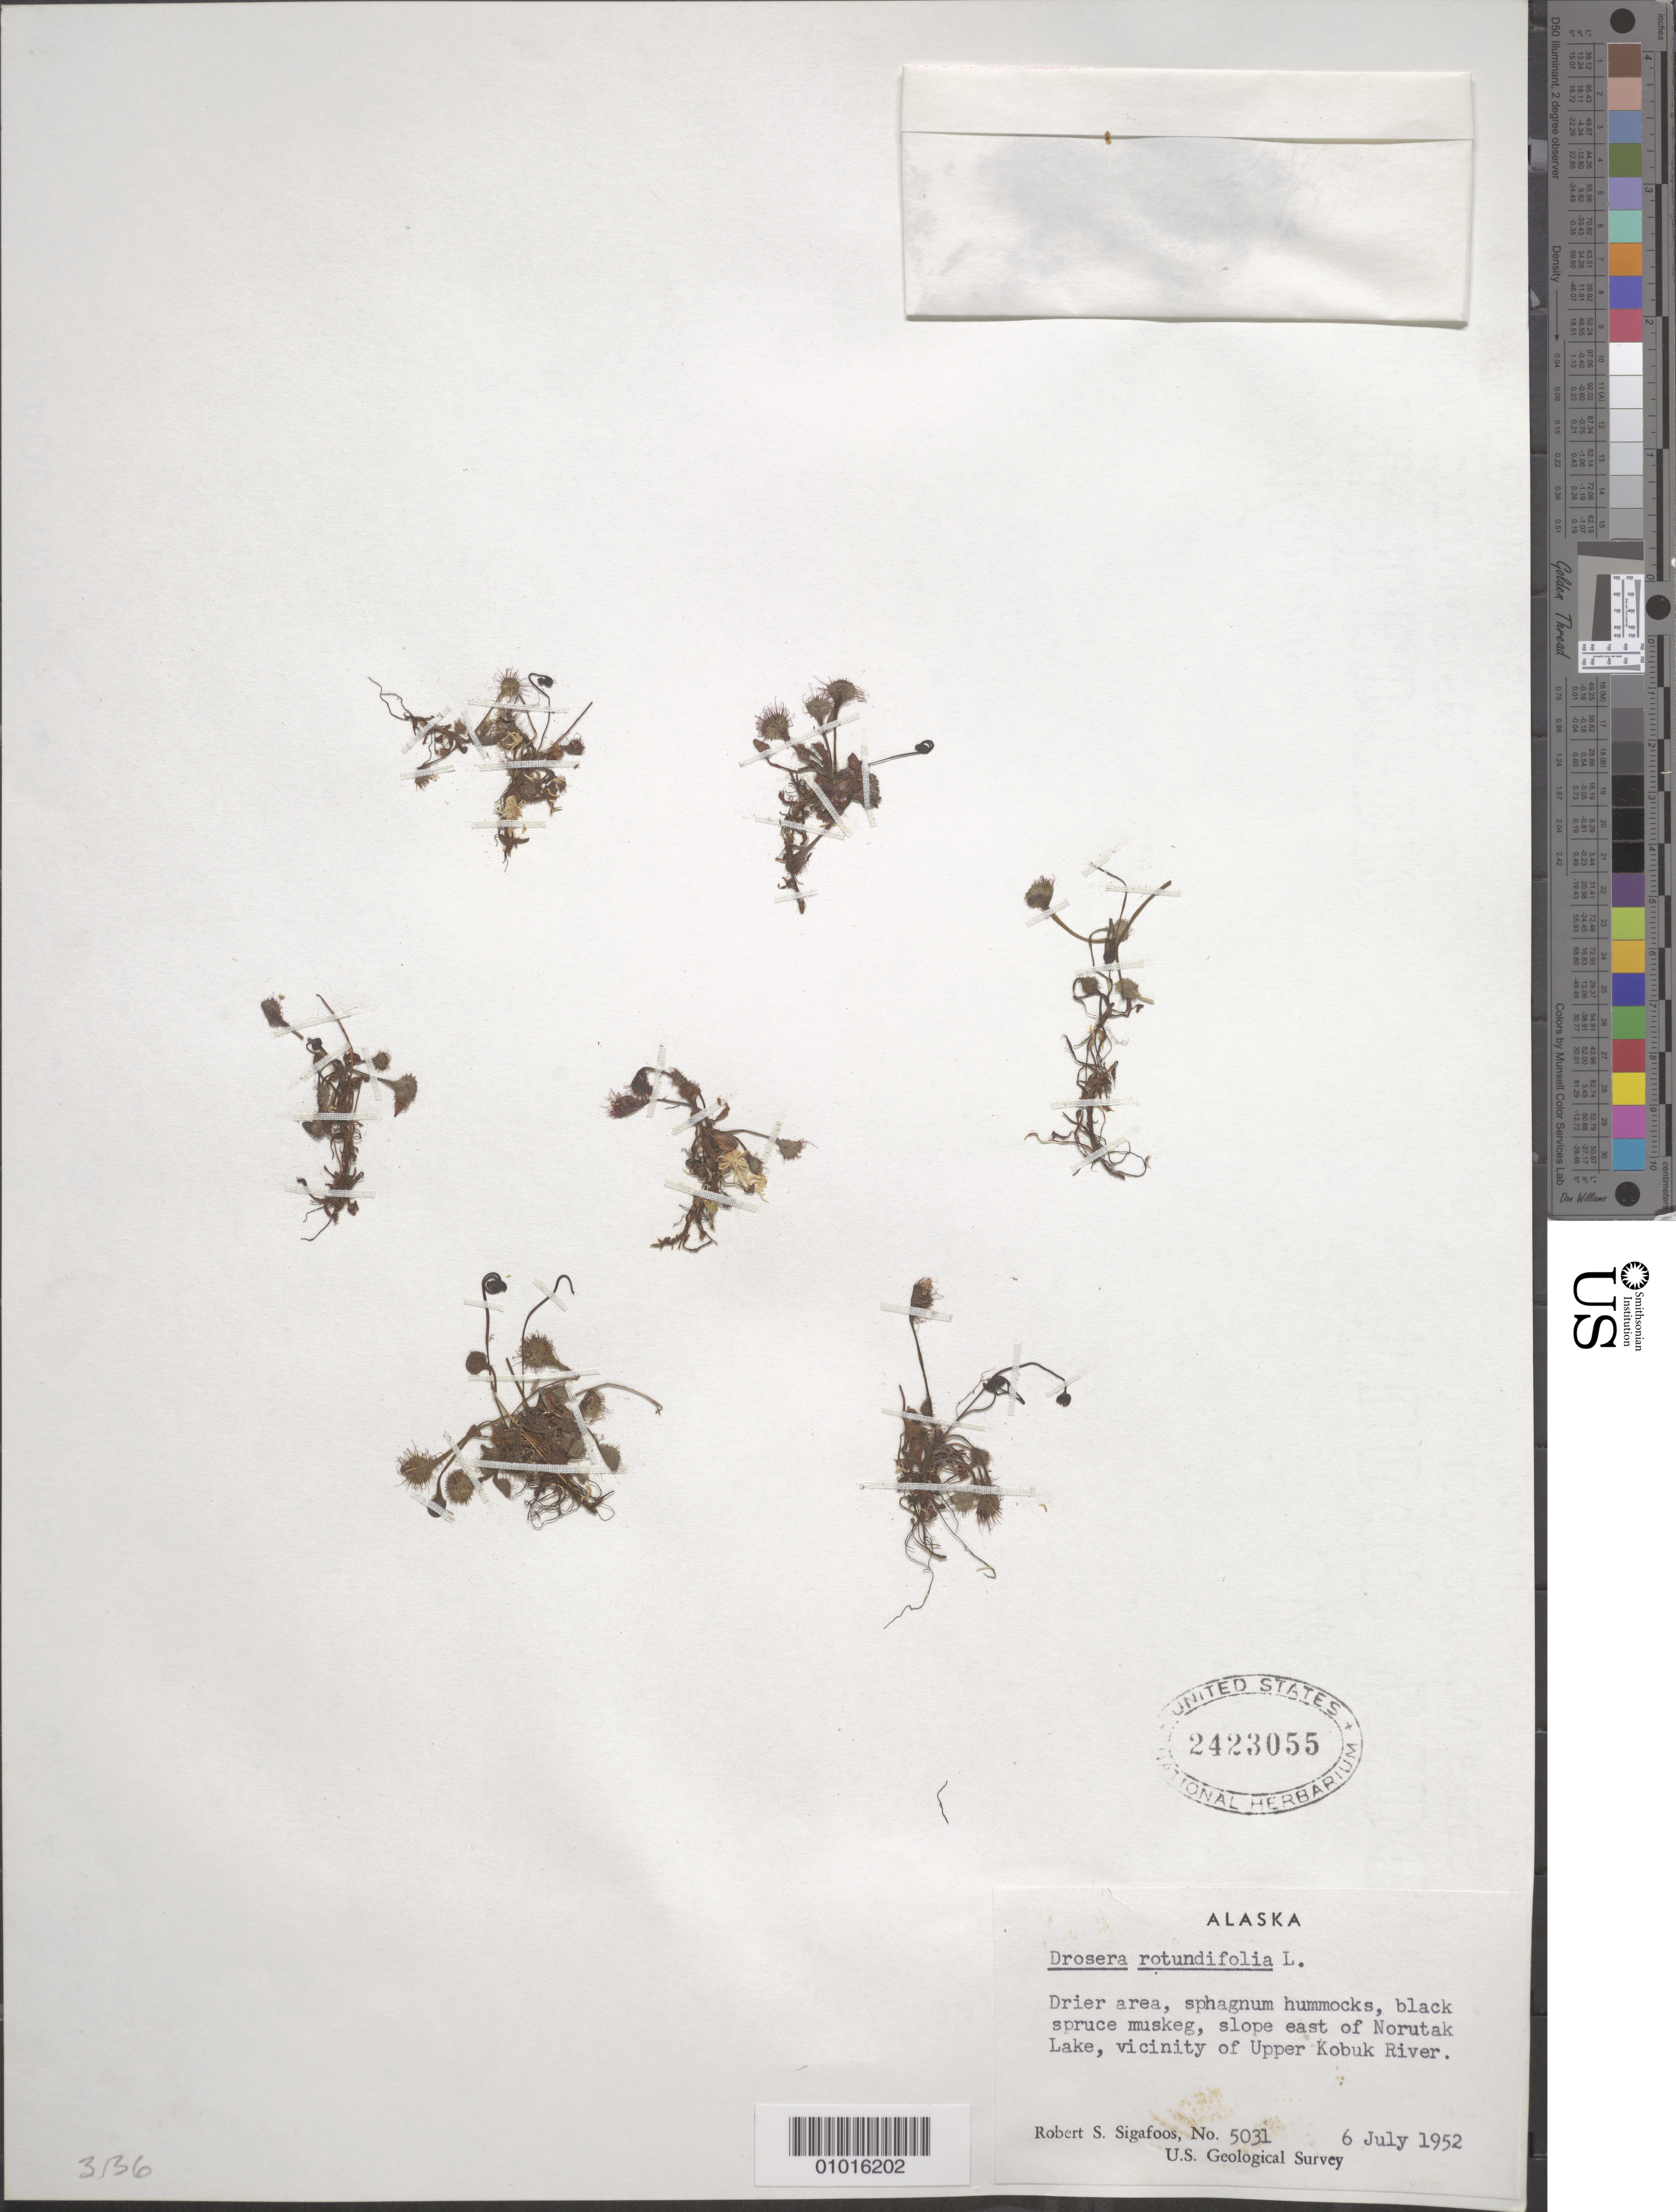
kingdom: Plantae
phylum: Tracheophyta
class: Magnoliopsida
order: Caryophyllales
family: Droseraceae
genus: Drosera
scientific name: Drosera rotundifolia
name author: L.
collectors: R. Sigafoos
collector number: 5031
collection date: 1952-07-06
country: United States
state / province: Alaska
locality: Drier area, sphagnum hummocks, black spruce muskeg, slope east of Norutak Lake, vicinity of Upper Kobuk River.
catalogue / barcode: US 2423055